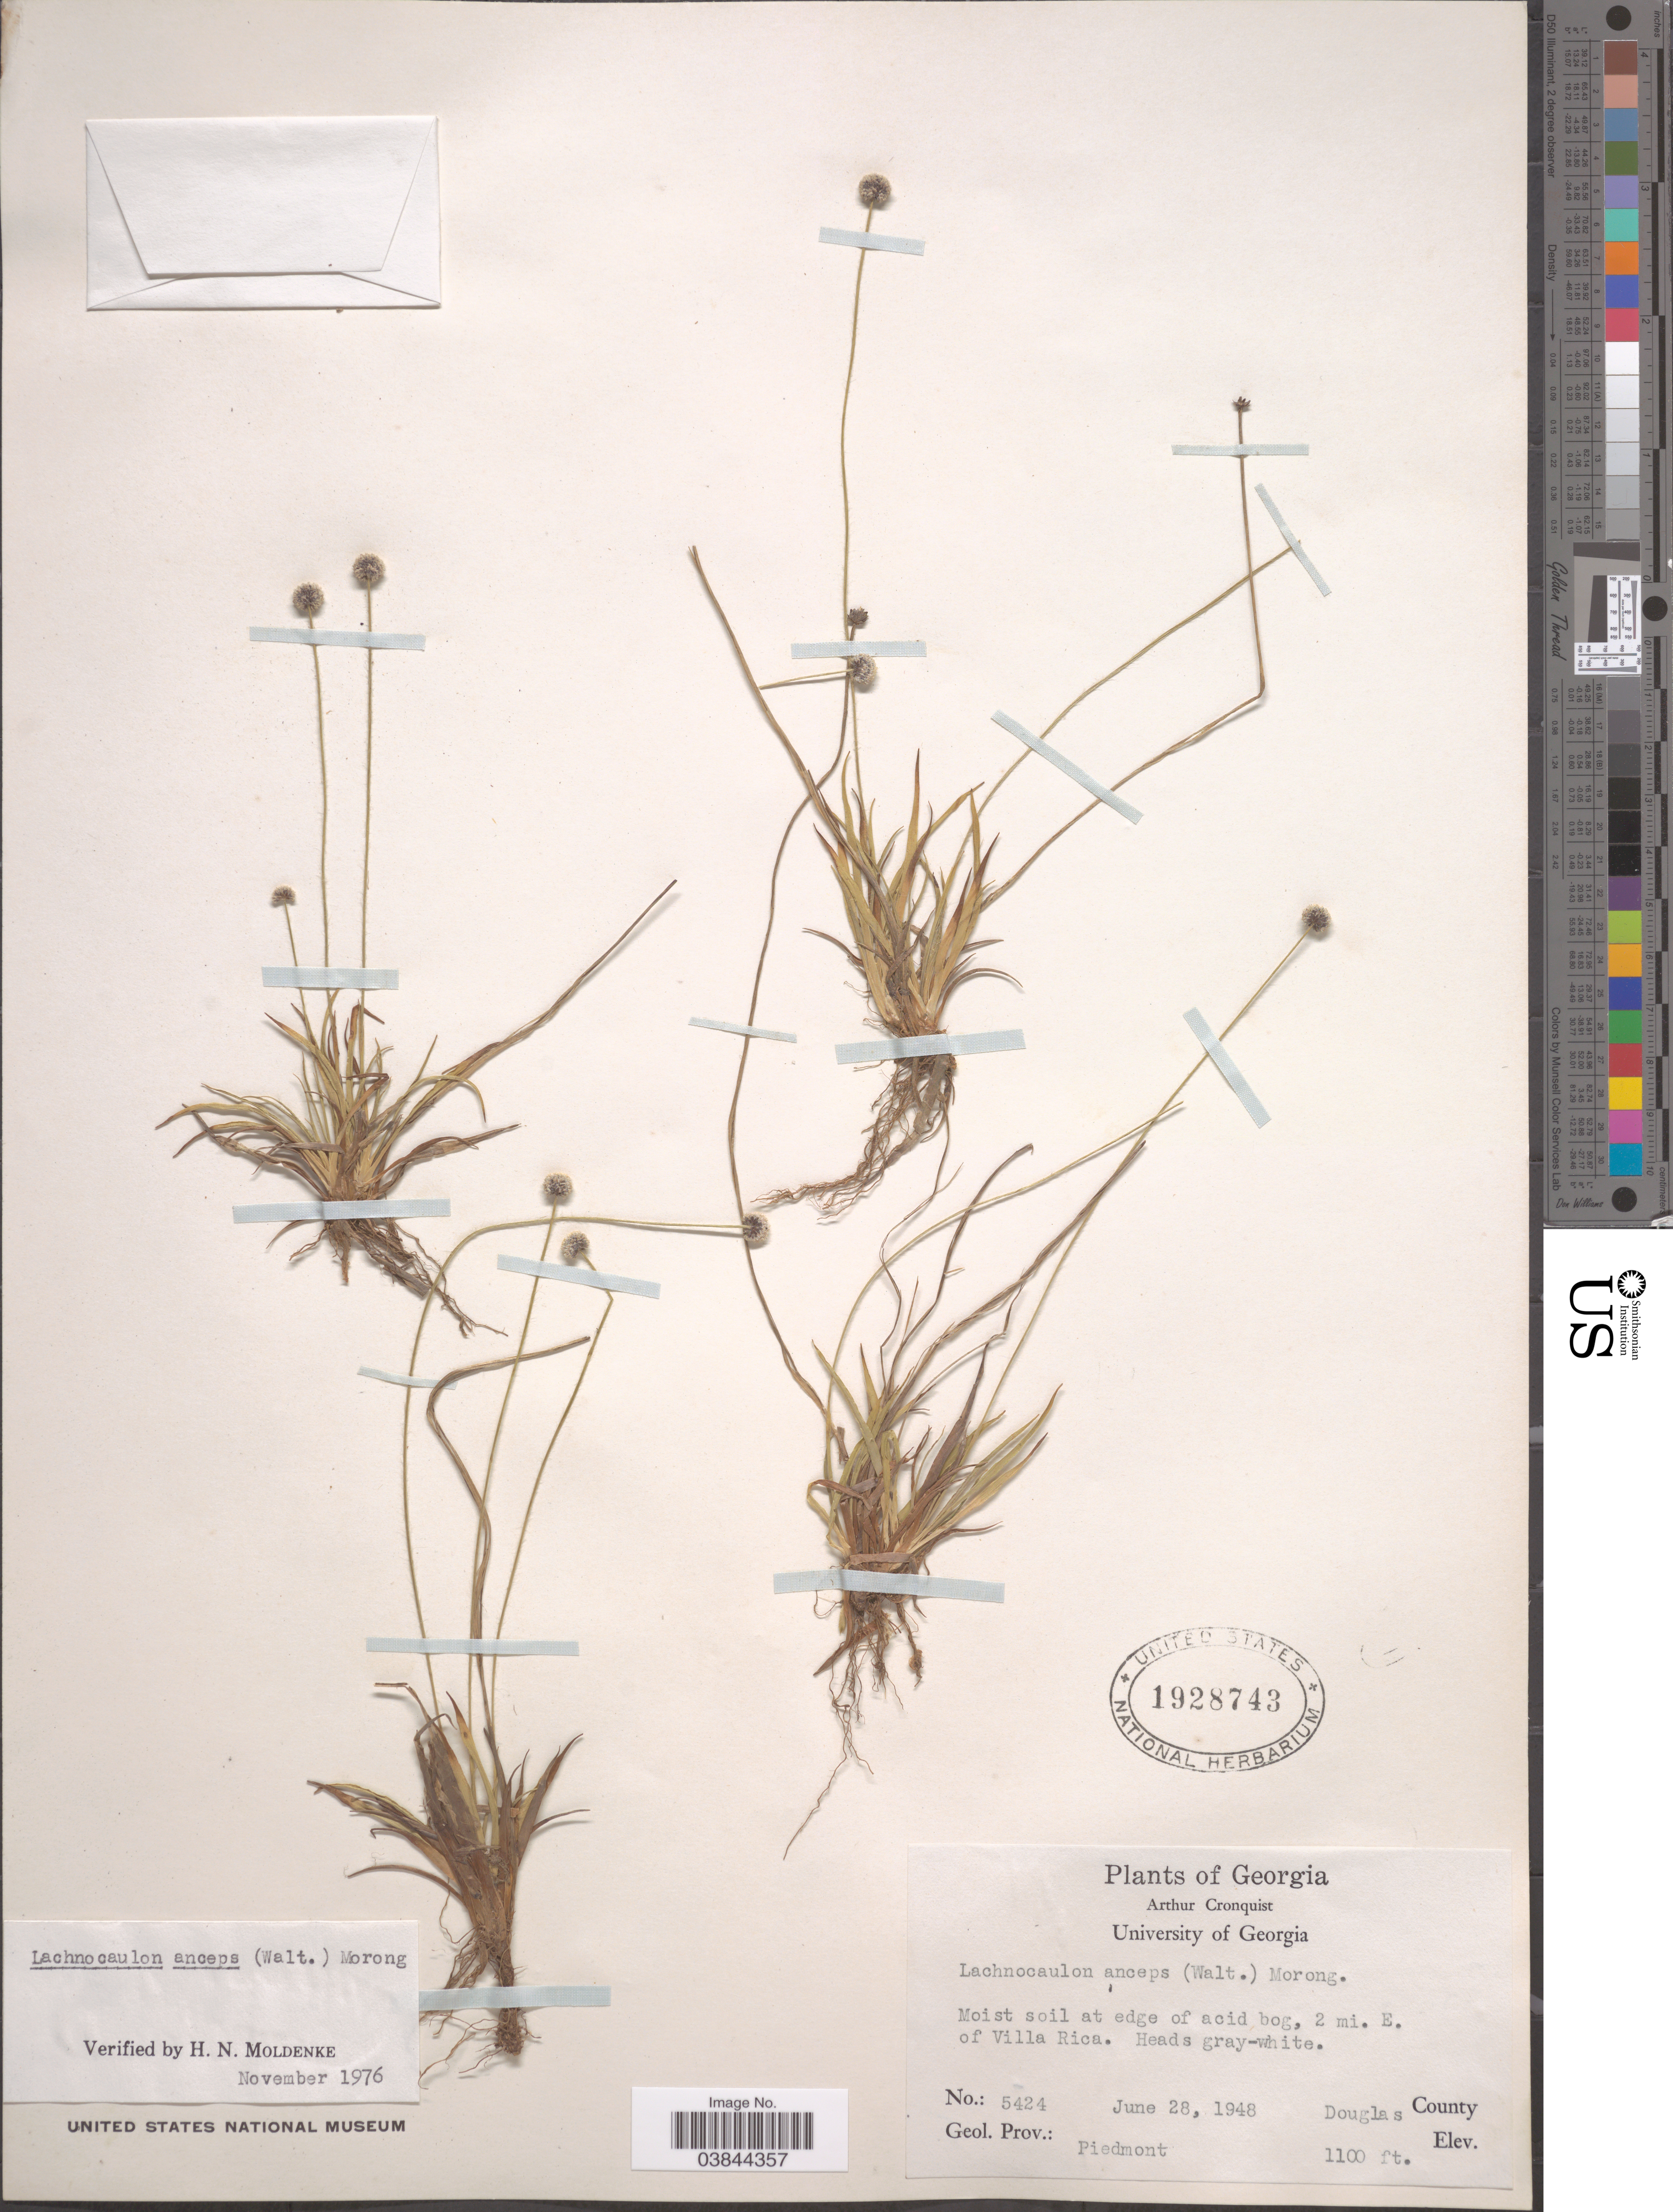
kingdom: Plantae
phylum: Tracheophyta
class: Liliopsida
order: Poales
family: Eriocaulaceae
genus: Lachnocaulon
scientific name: Lachnocaulon michauxii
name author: Kunth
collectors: A. J. Cronquist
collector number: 5424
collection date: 1948-06-28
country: United States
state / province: Georgia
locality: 2 mi. E. of Villa Rica. Douglas County. Geol. Prov.: Piedmont.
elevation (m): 335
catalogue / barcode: US 1928743